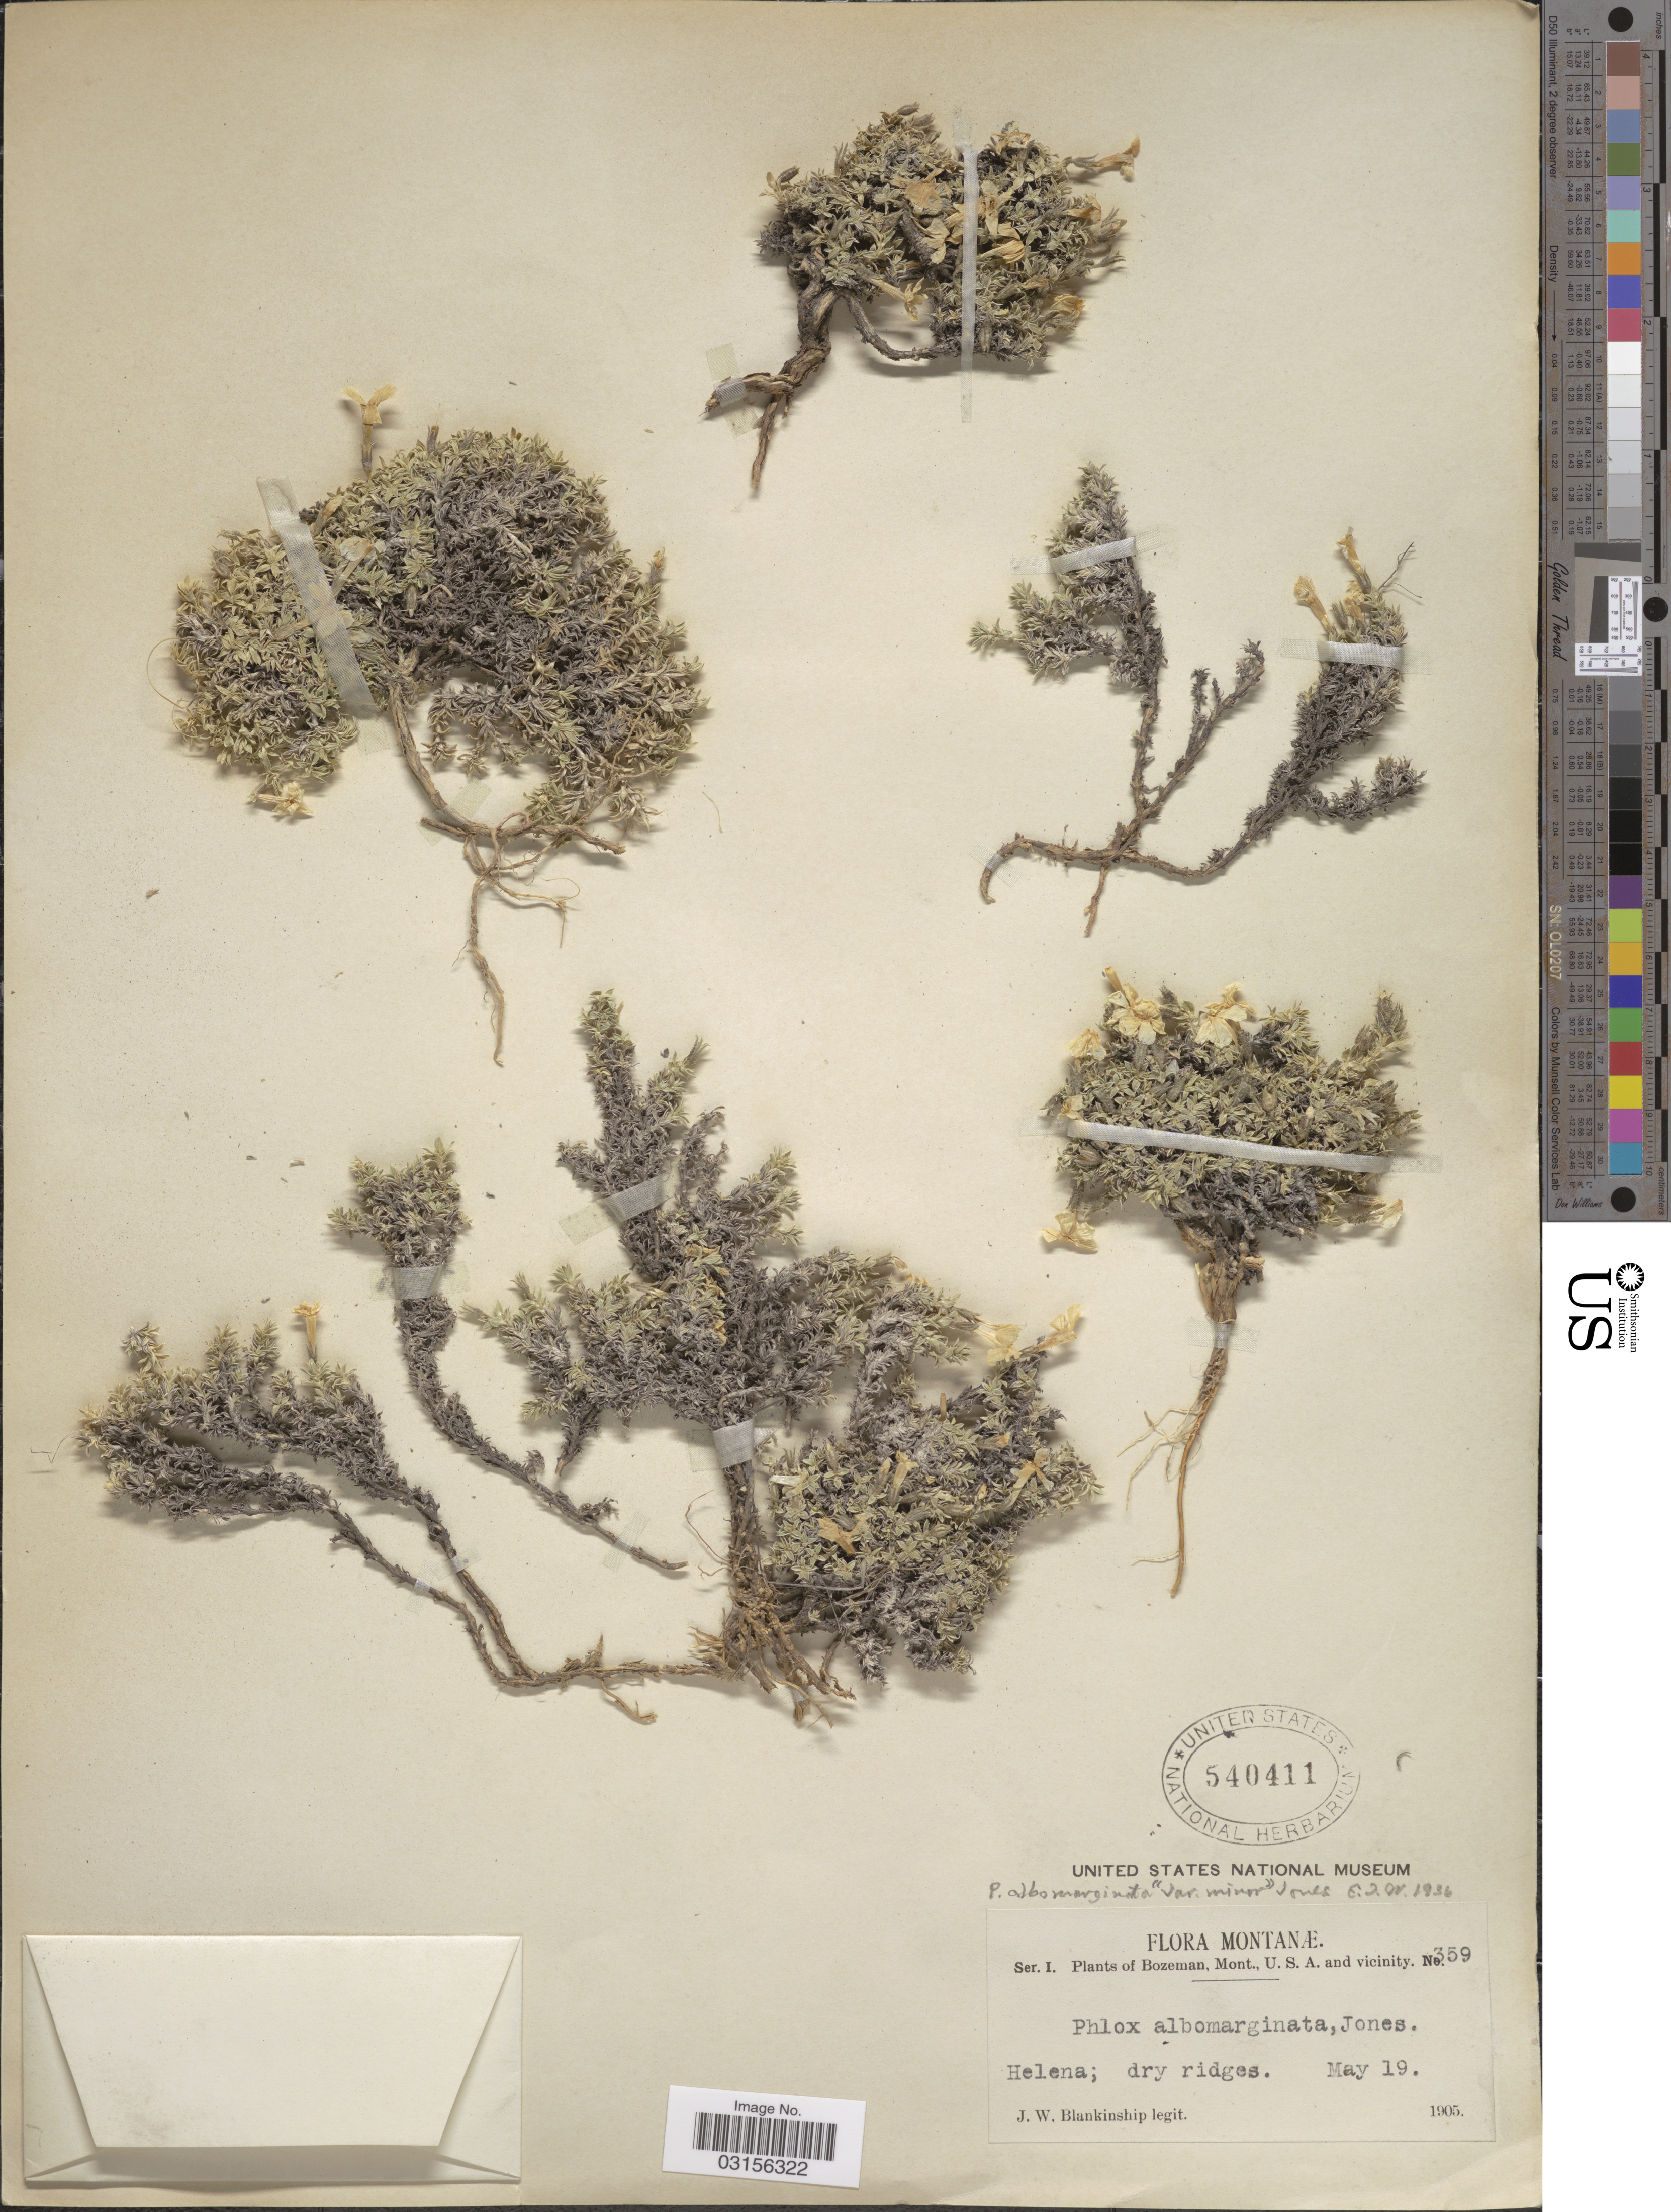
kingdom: Plantae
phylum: Tracheophyta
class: Magnoliopsida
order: Ericales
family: Polemoniaceae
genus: Phlox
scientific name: Phlox albomarginata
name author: M.E. Jones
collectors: J. W. Blankinship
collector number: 359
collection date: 1905-05-19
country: United States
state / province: Montana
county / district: Gallatin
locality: Bozeman. Helena.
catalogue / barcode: US 540411